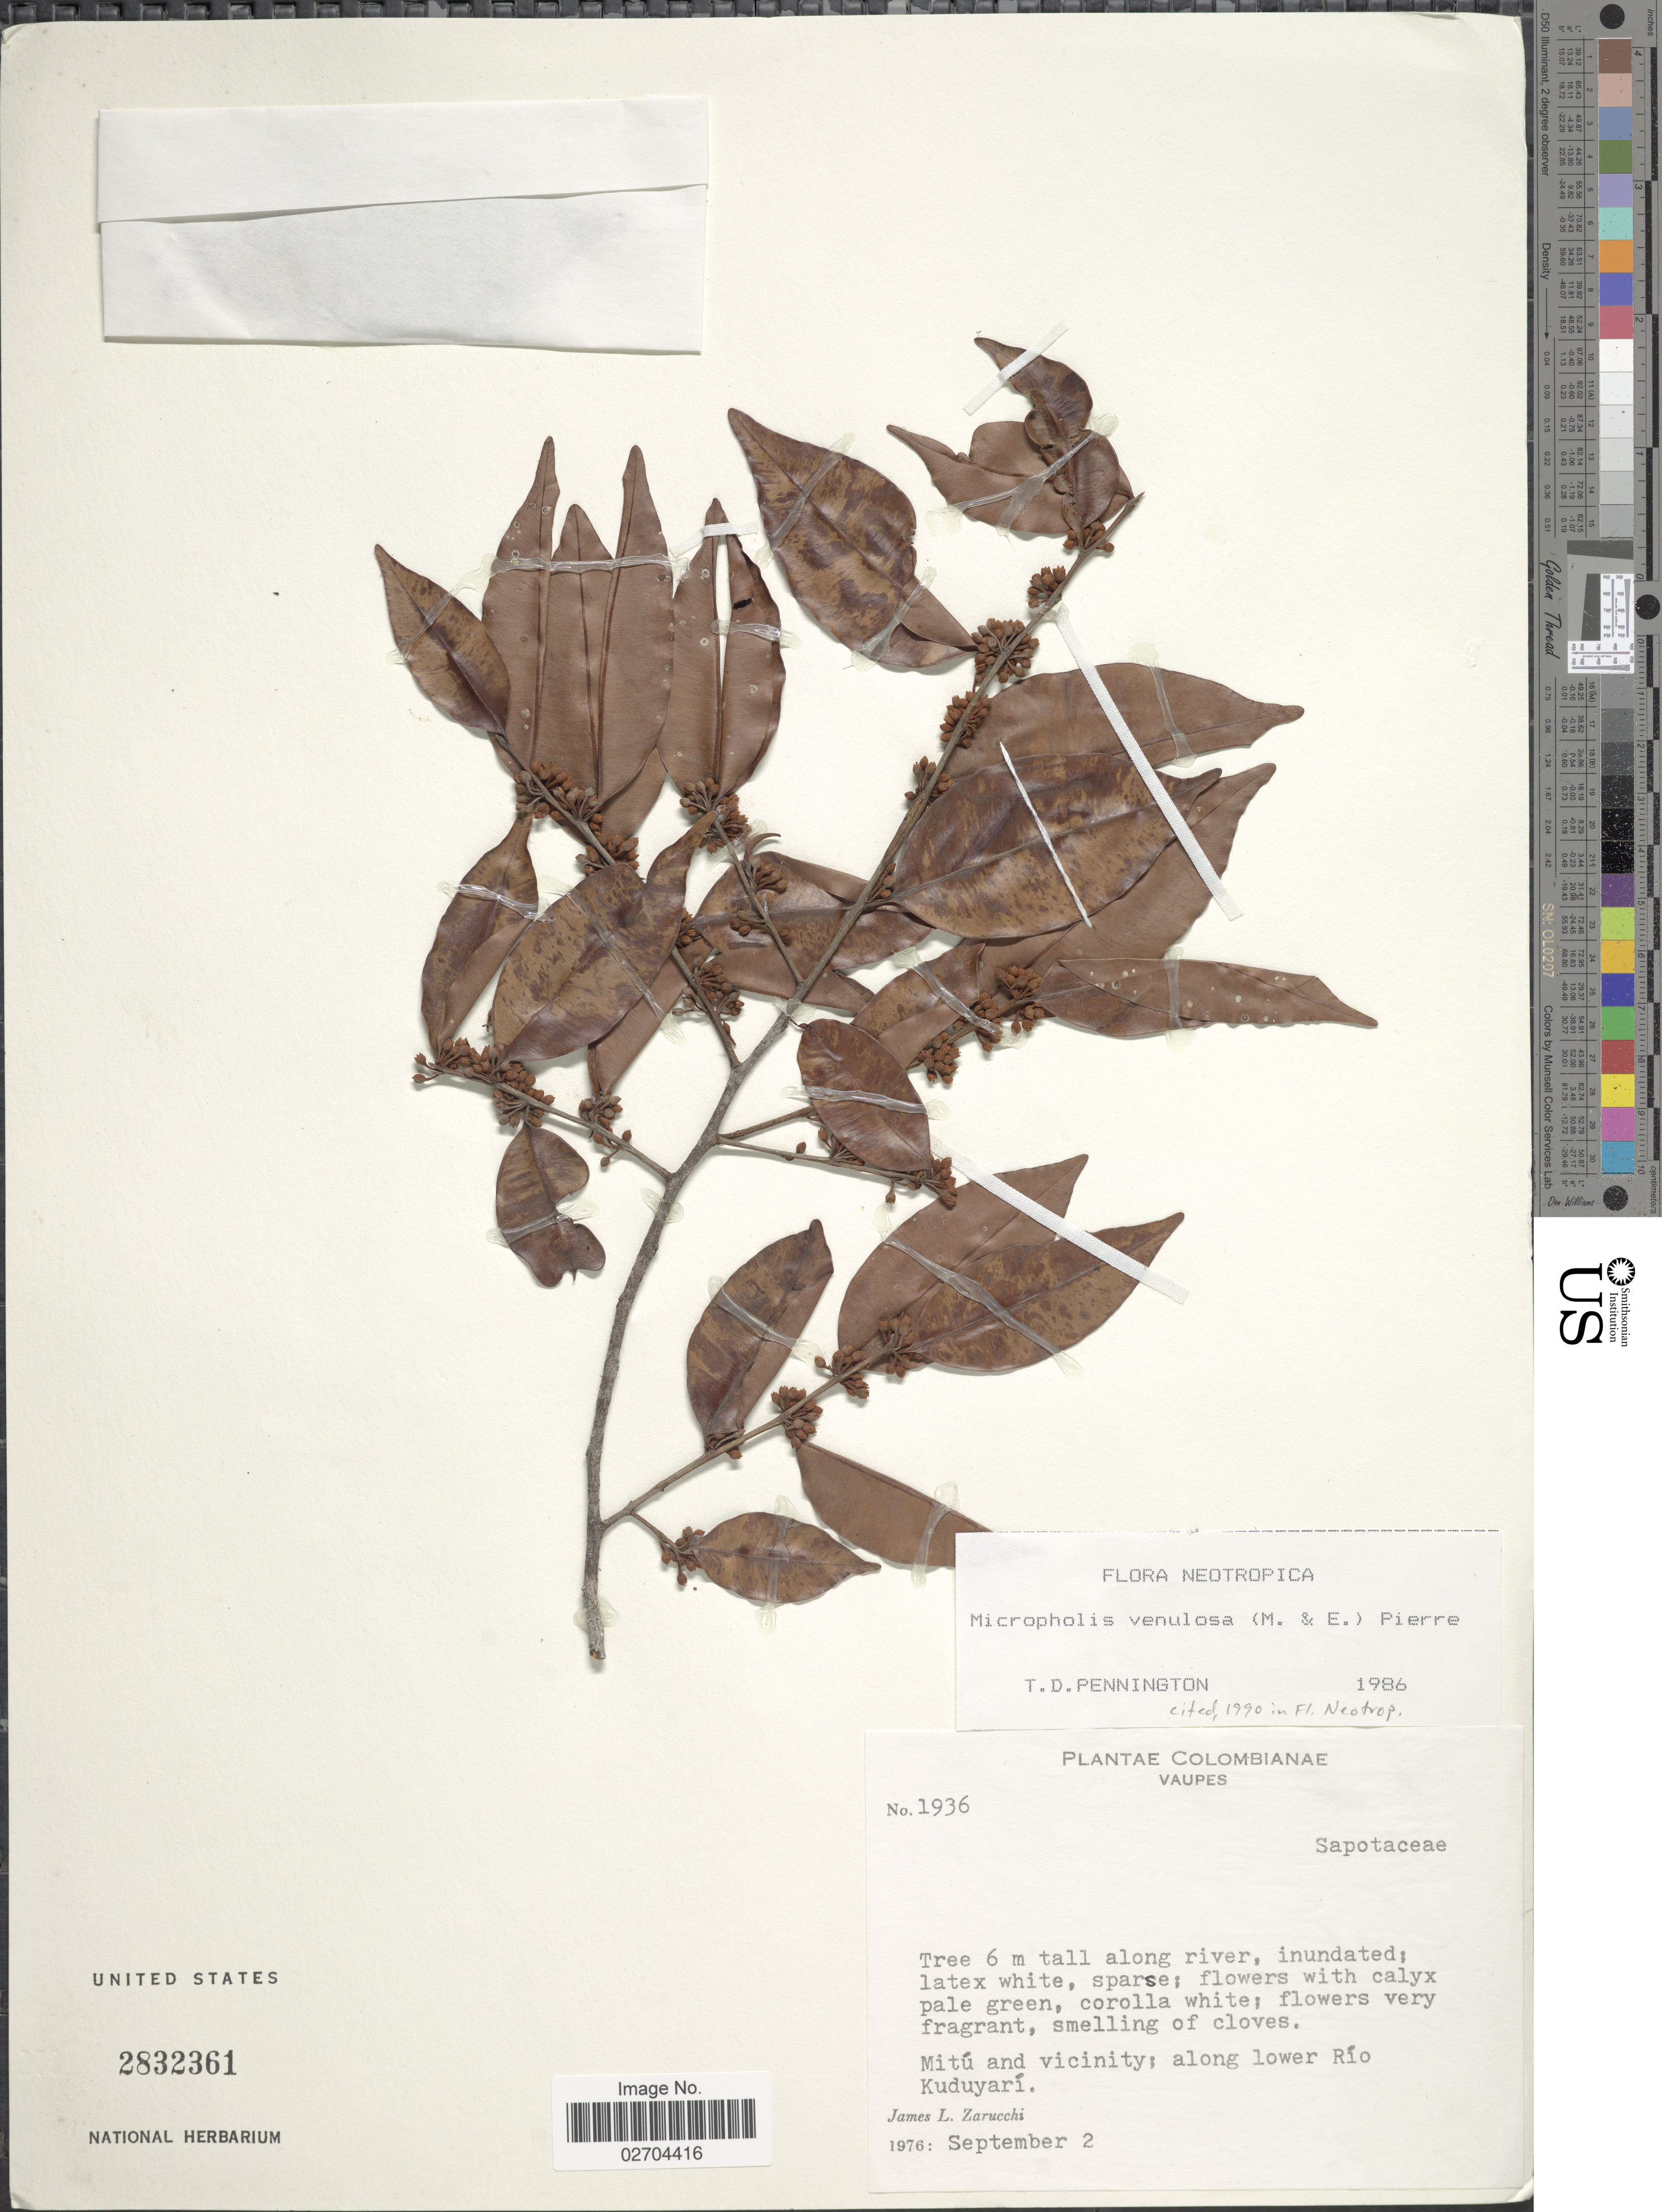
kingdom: Plantae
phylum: Tracheophyta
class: Magnoliopsida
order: Ericales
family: Sapotaceae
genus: Micropholis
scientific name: Micropholis venulosa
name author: (Mart. & Eichler) Pierre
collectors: J. L. Zarucchi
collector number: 1936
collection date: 1976-09-02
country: Colombia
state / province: Vaupés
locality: Vaupes, Mitu and vicinity ; along lower Rio Kuduyari.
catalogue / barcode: US 2832361